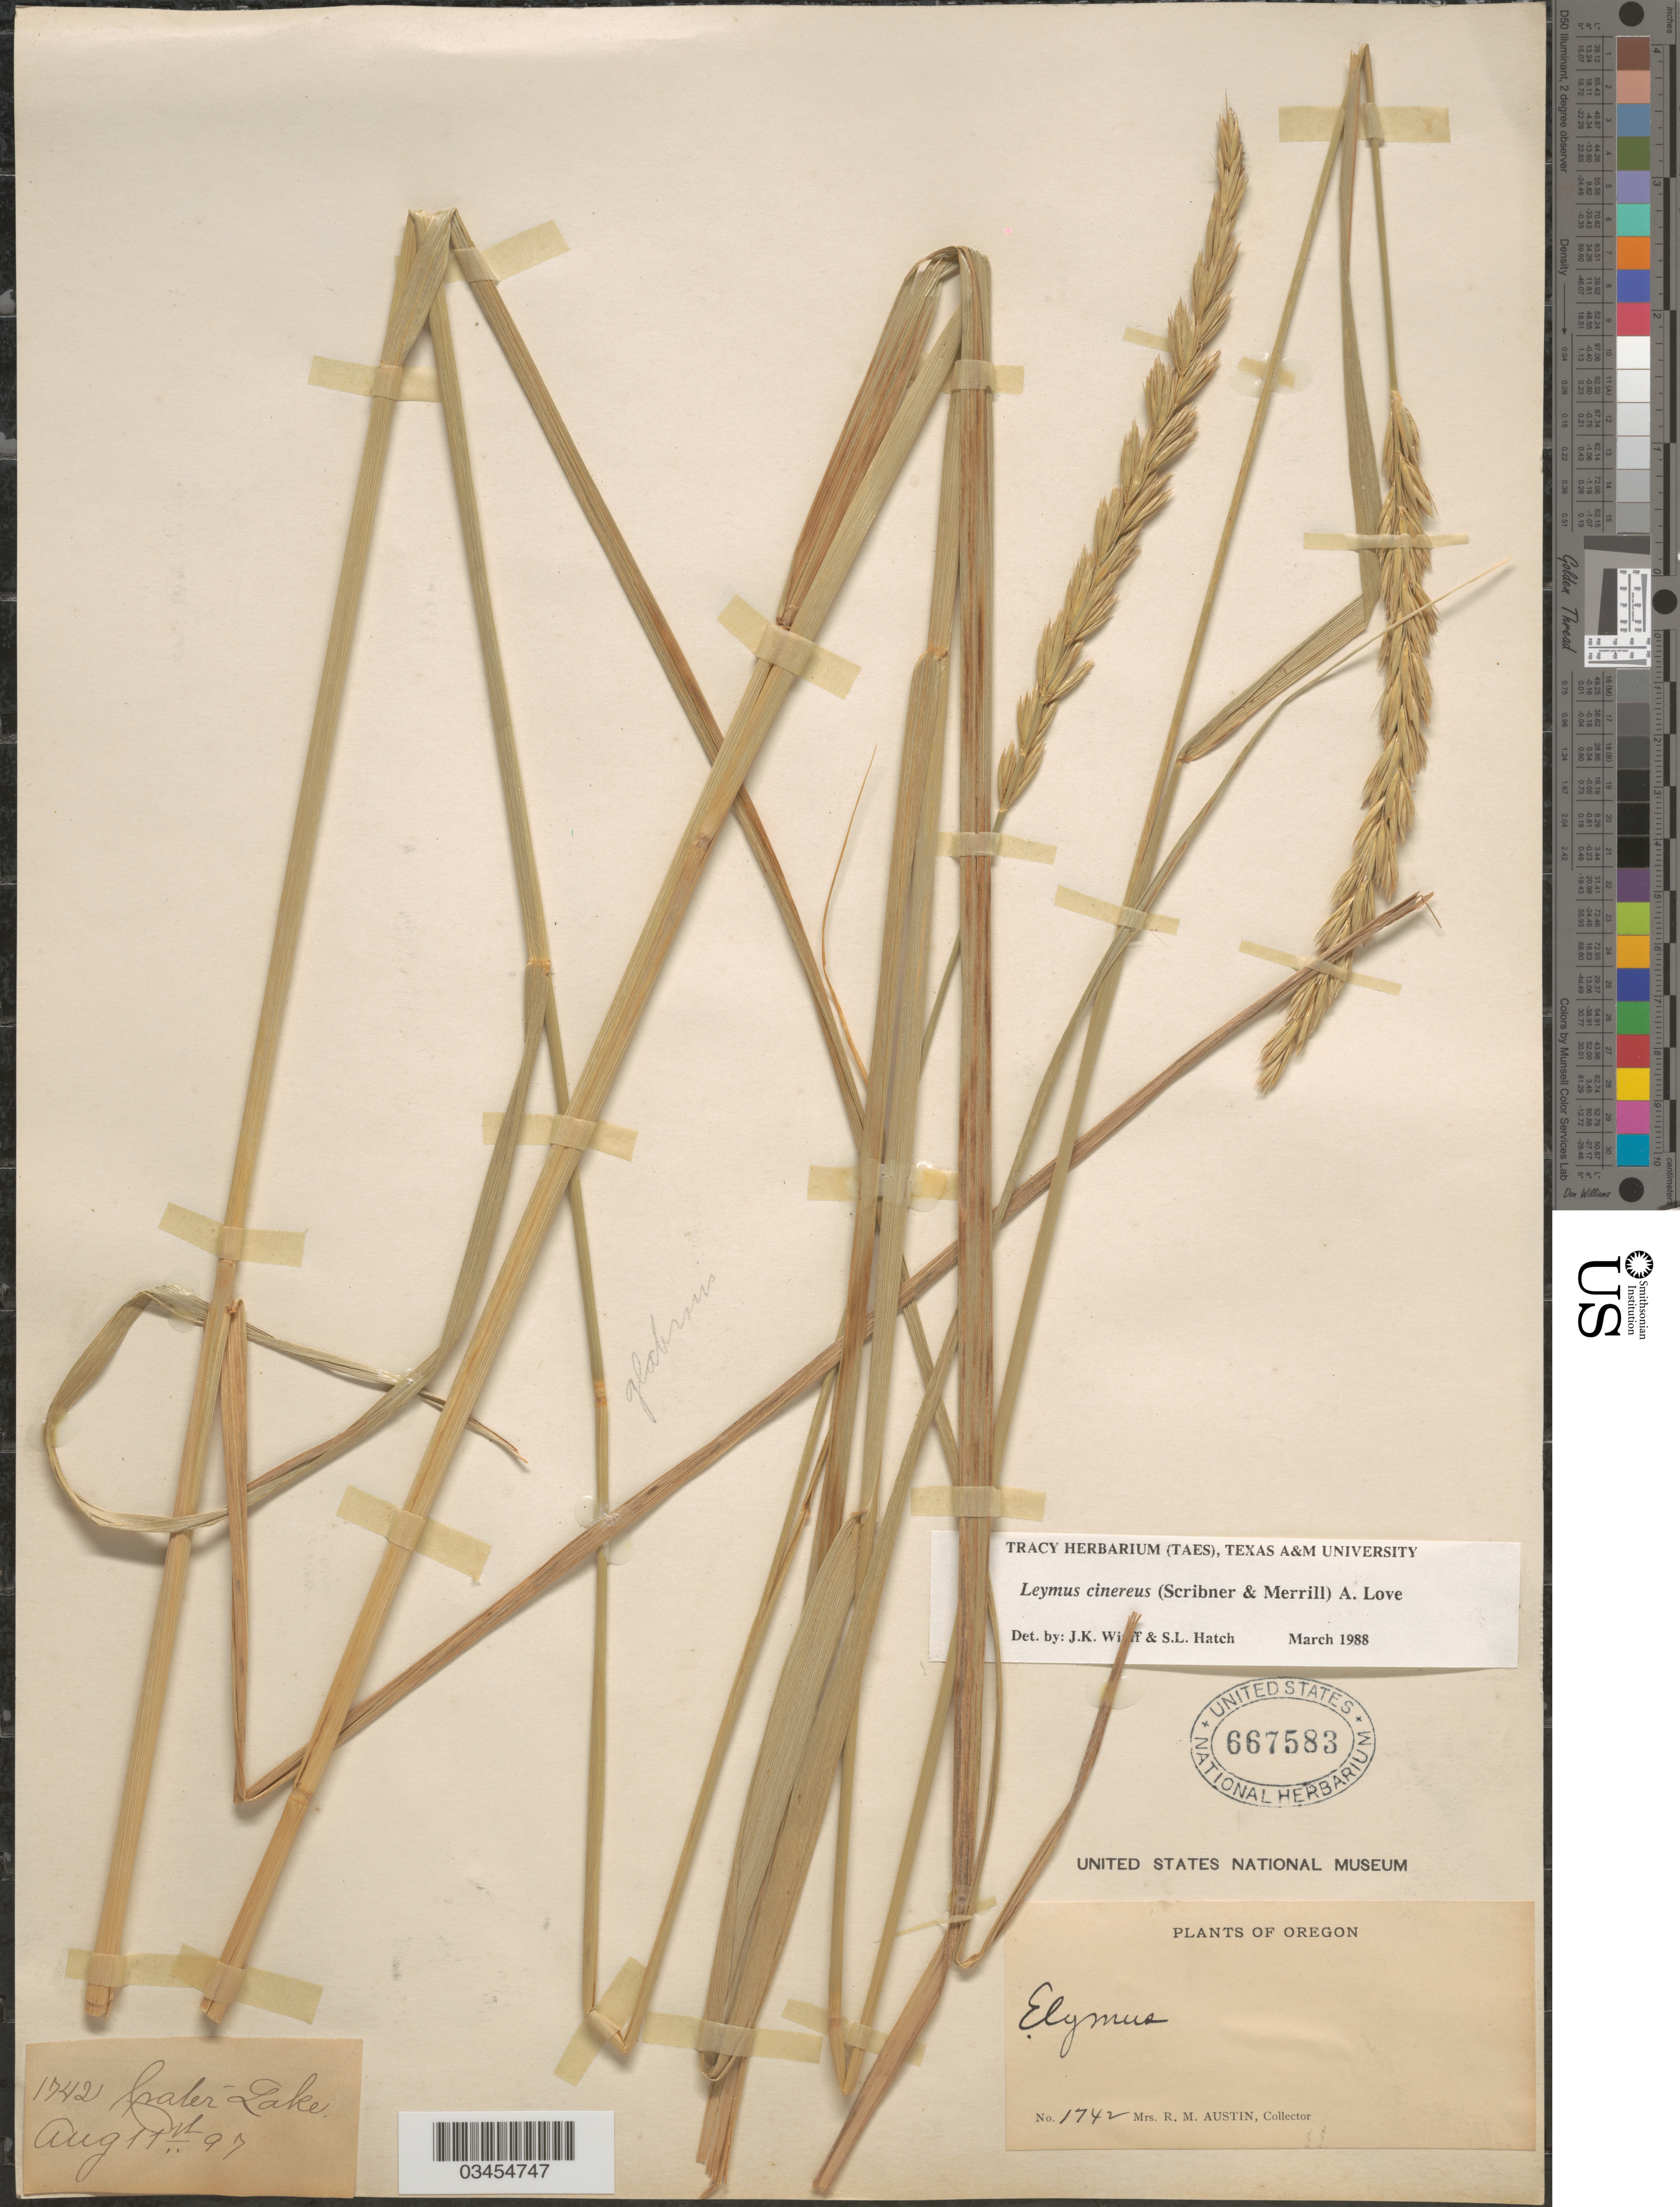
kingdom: Plantae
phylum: Tracheophyta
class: Liliopsida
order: Poales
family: Poaceae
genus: Leymus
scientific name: Leymus cinereus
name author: (Scribn. & Merr.) Á. Löve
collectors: R. Austin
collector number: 1742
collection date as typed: Transcribed d/m/y: 11/8/97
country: United States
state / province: Oregon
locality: Crater Lake.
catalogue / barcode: US 667583